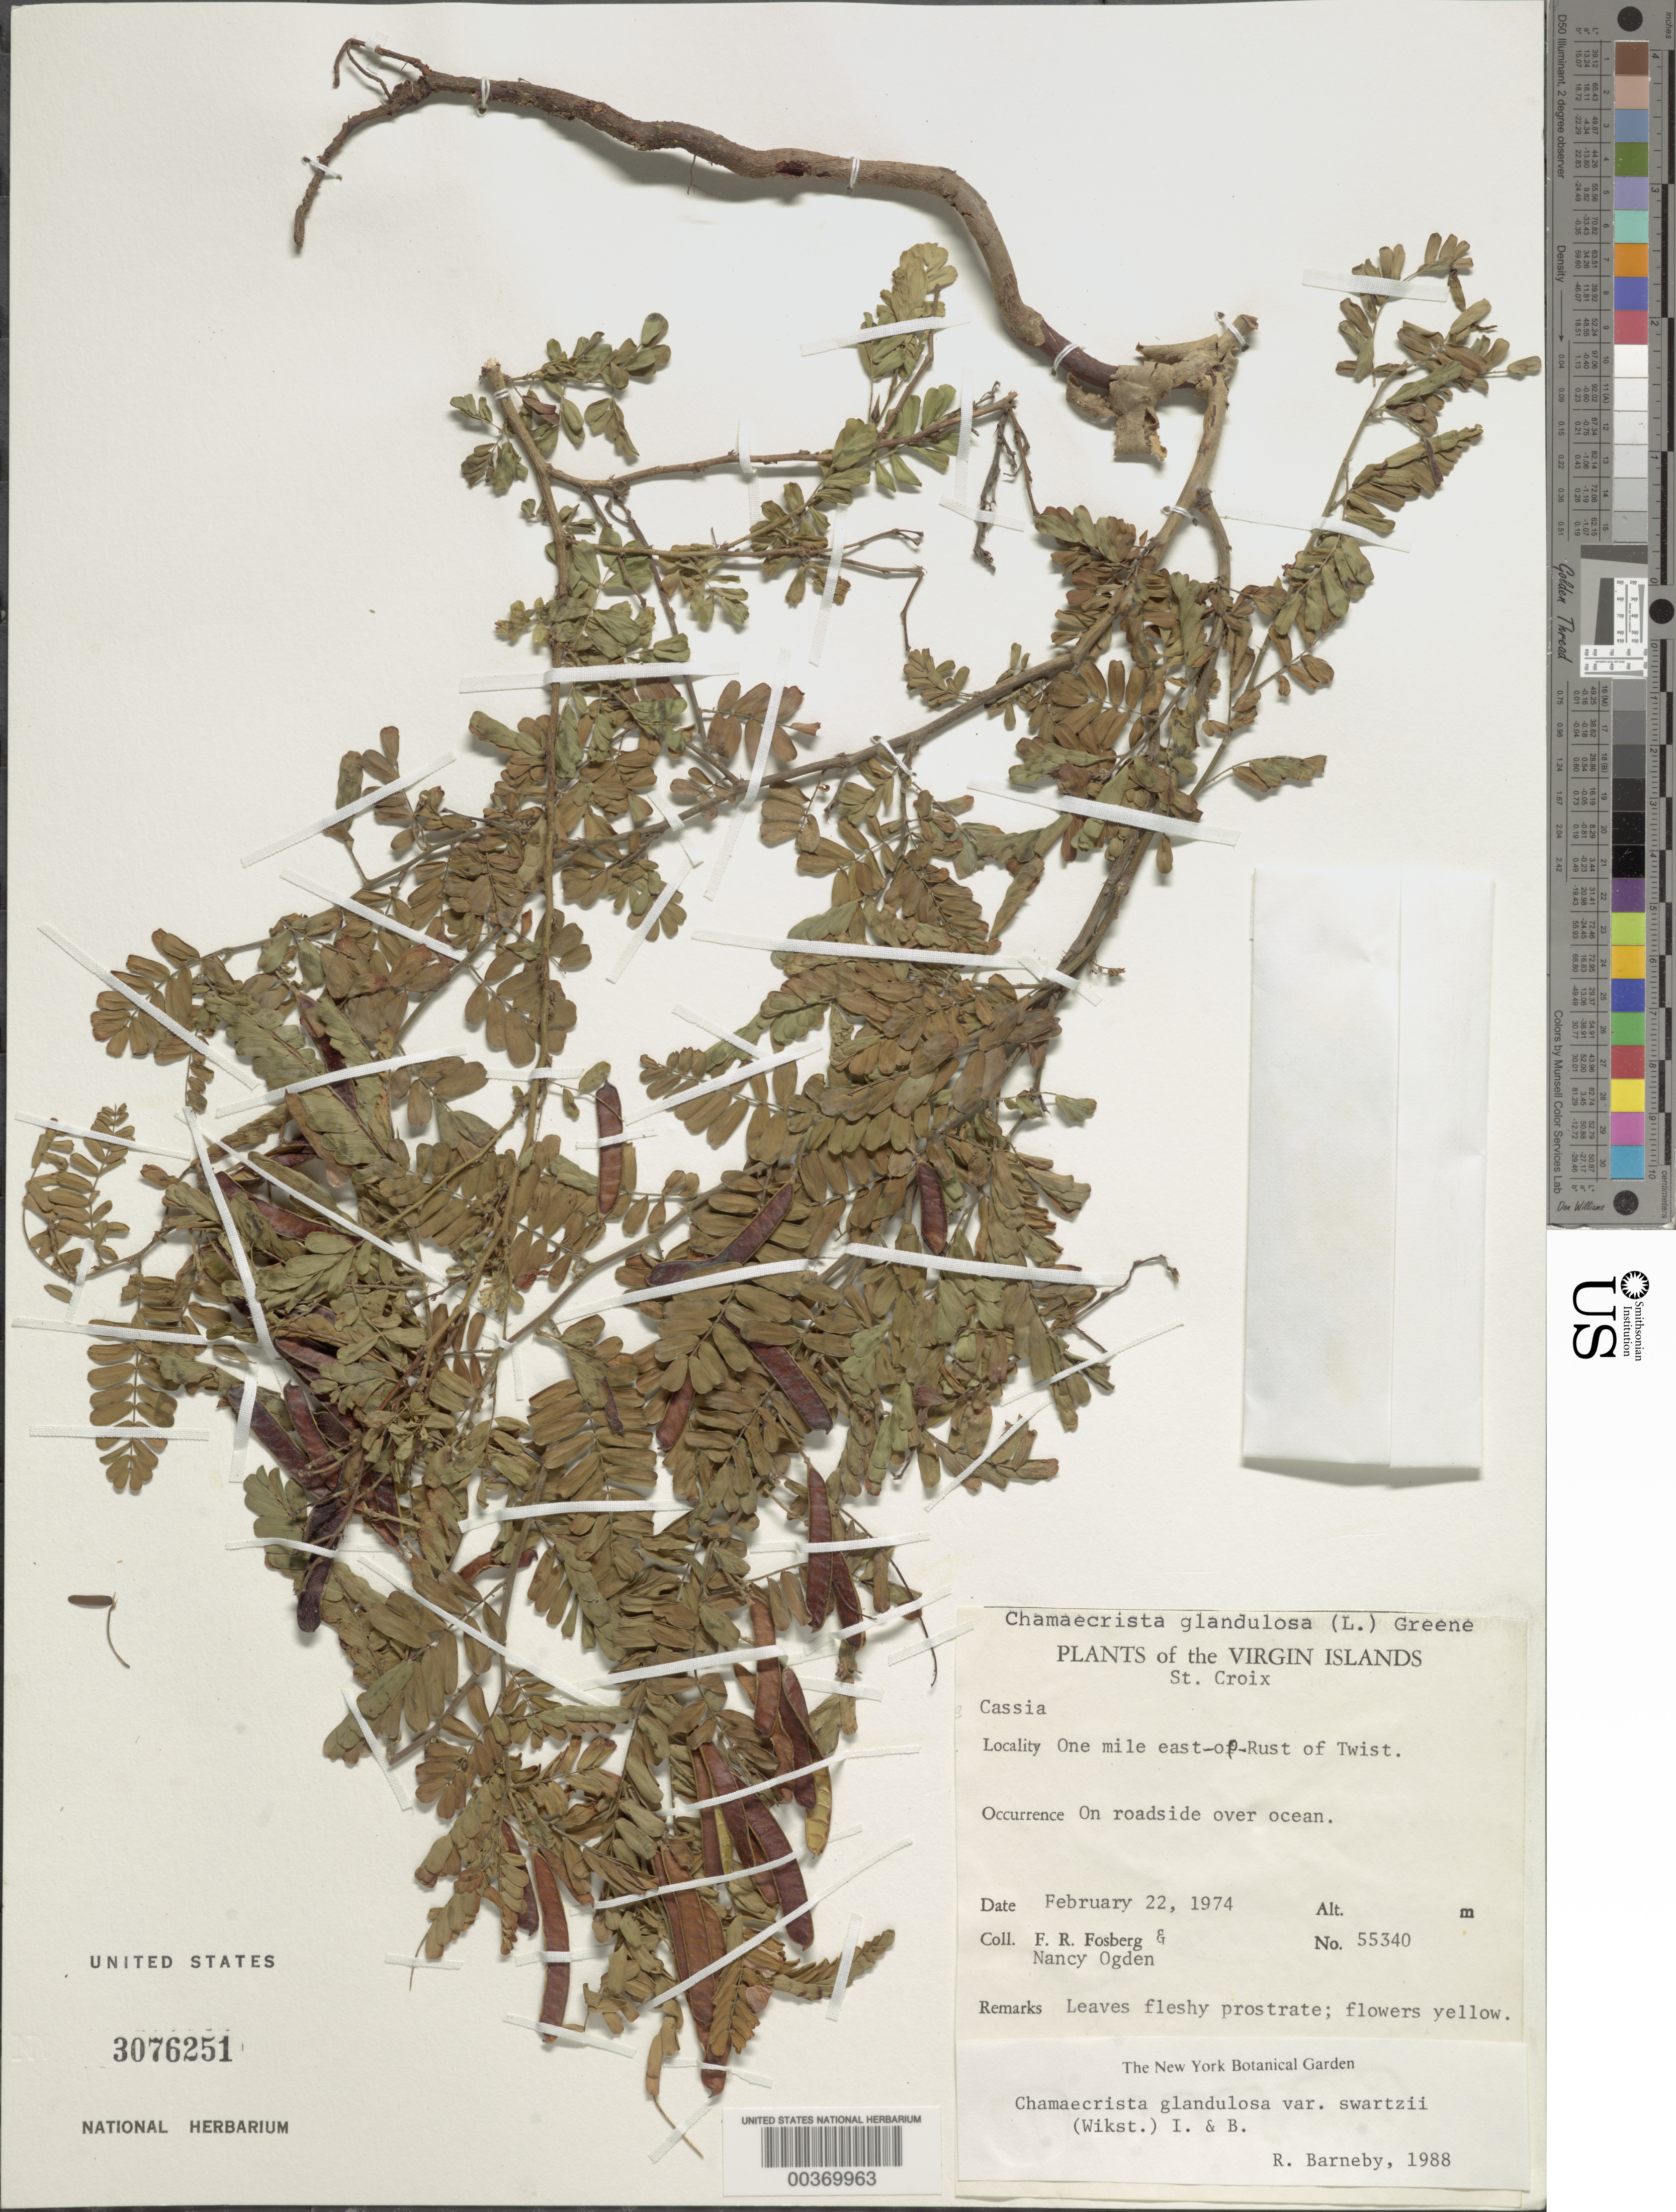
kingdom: Plantae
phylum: Tracheophyta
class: Magnoliopsida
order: Fabales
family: Fabaceae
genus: Chamaecrista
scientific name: Chamaecrista glandulosa var. swartzii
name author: (Wikstr.) H.S. Irwin & Barneby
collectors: F. R. Fosberg & N. Ogden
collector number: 55340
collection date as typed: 22 Feb 1974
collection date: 1974-02-22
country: U.S. Virgin Islands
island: St. Croix Island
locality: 1 mi e of rust of twist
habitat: On roadside over ocean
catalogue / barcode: US 3076251